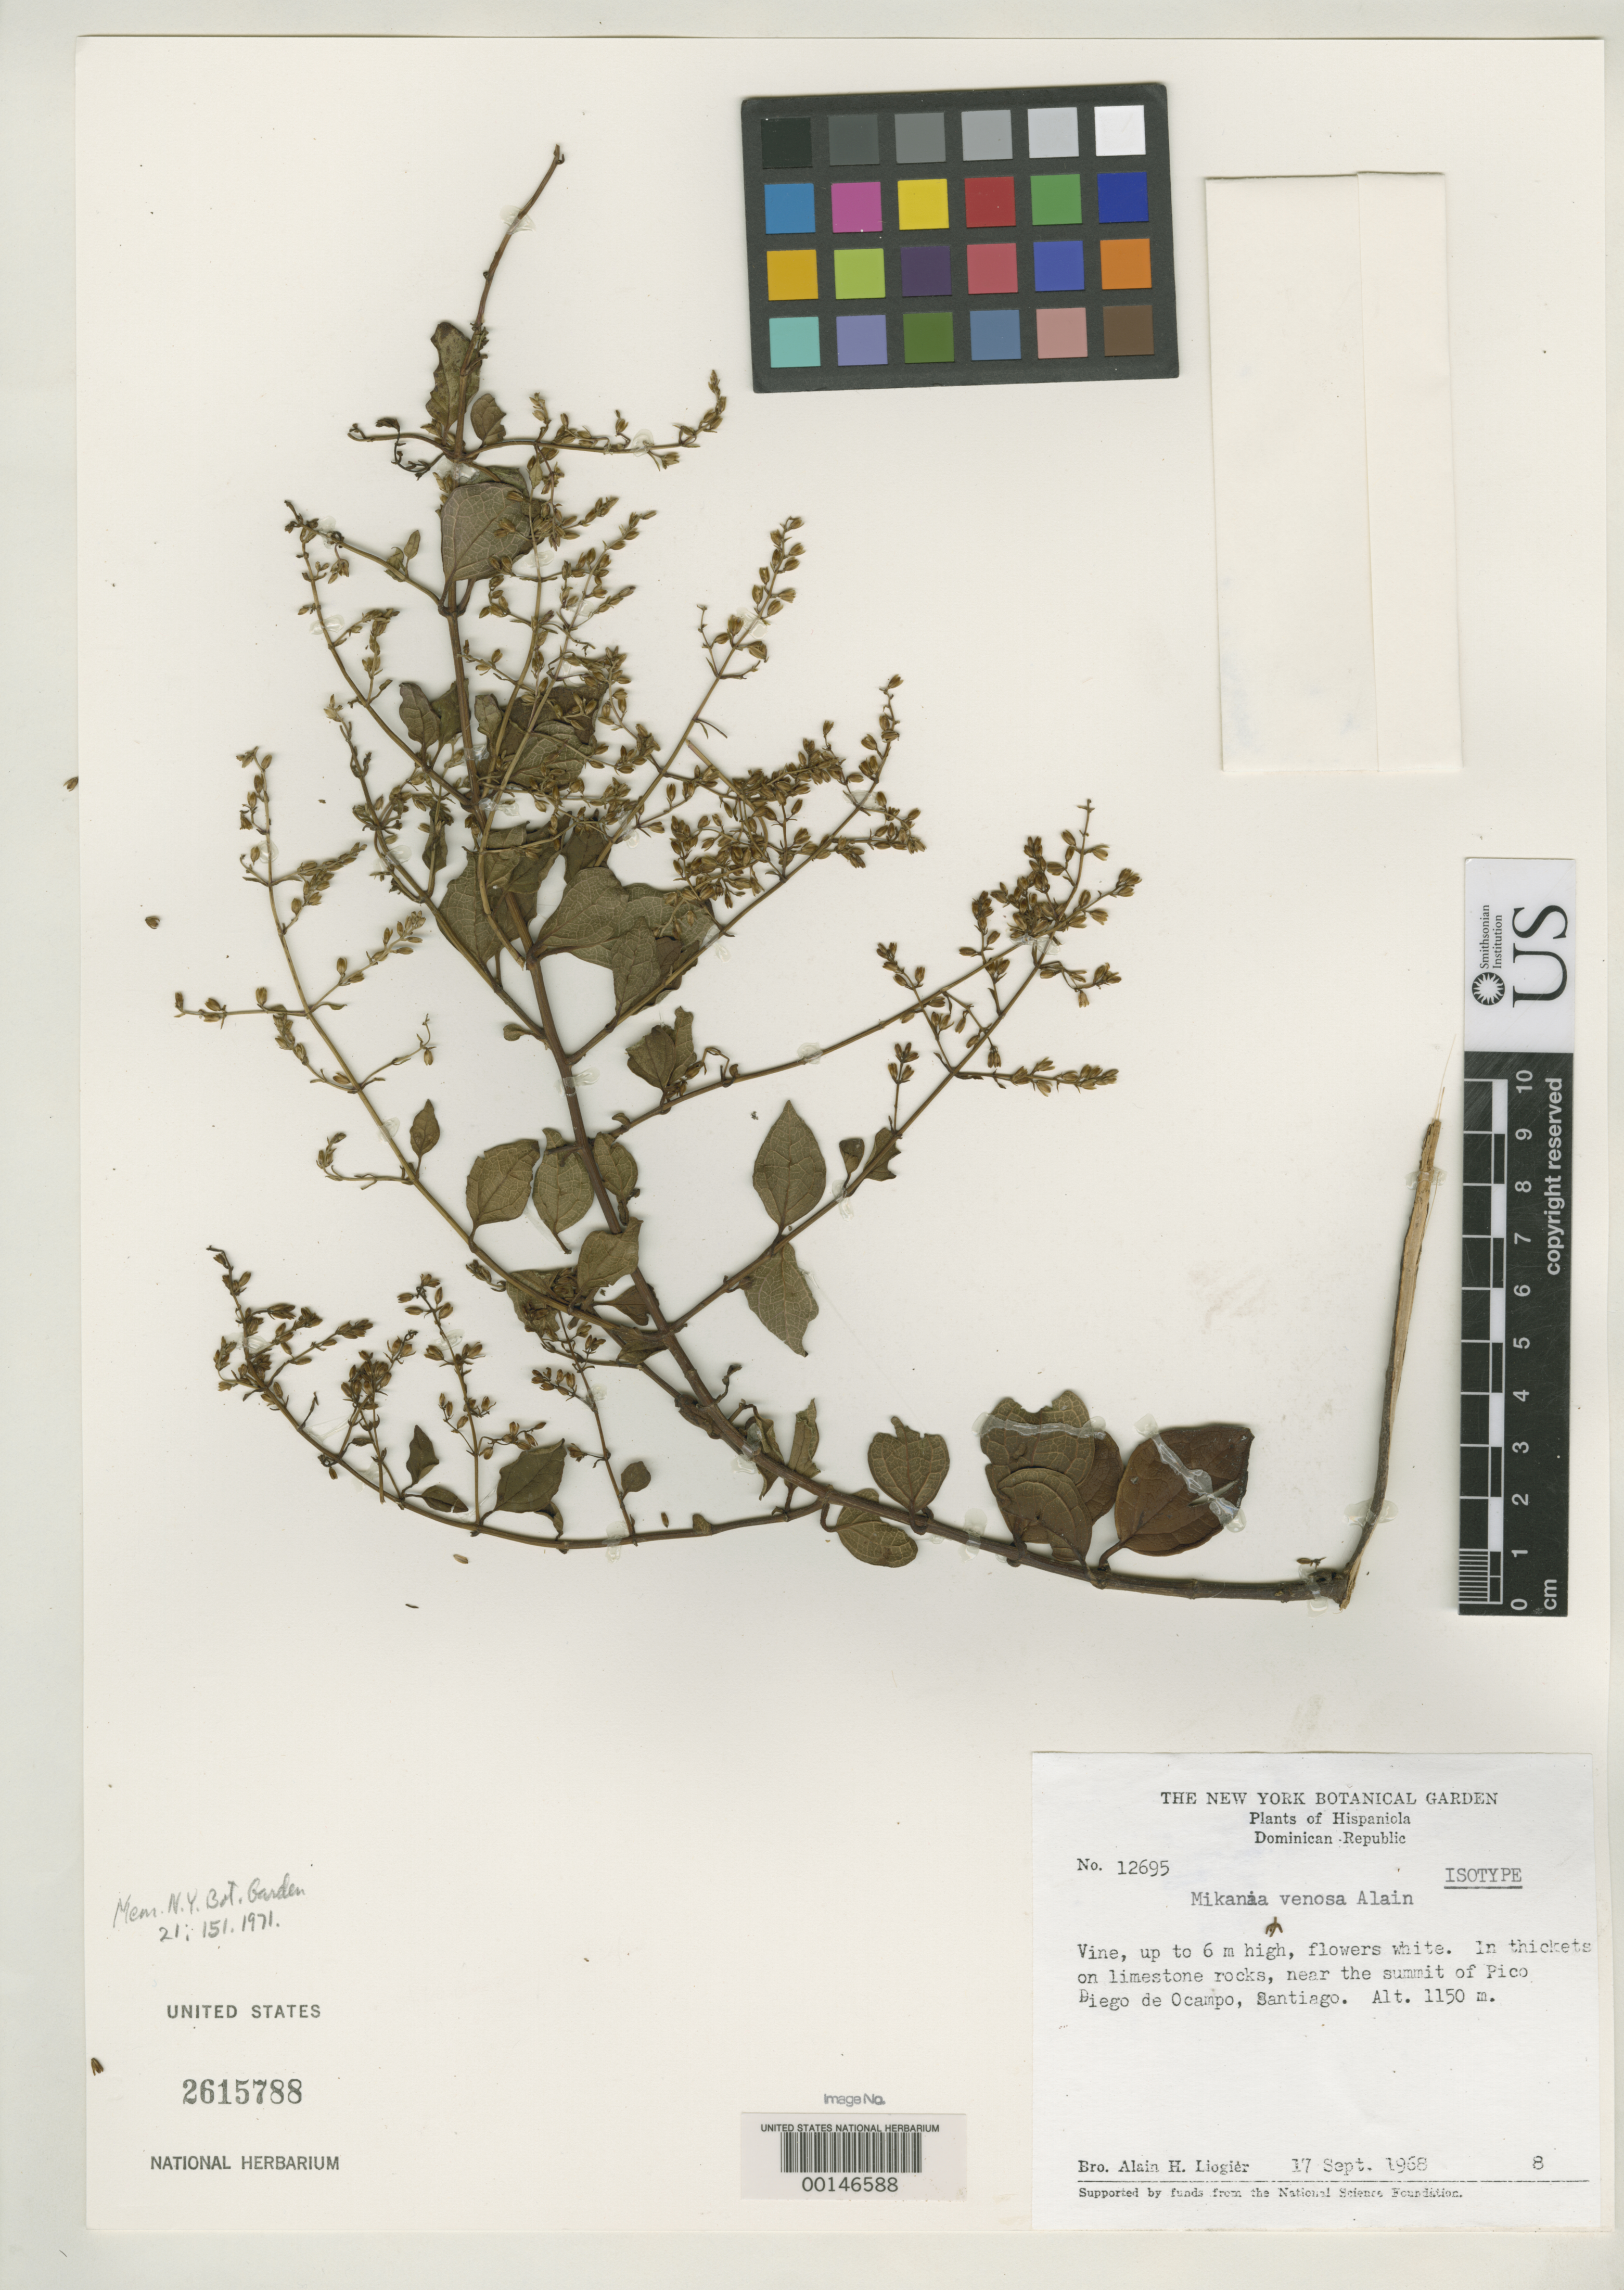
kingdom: Plantae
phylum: Tracheophyta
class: Magnoliopsida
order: Asterales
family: Asteraceae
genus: Mikania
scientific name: Mikania venosa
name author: Alain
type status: Isotype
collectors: A. H. Liogier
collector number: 12695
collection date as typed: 17 Sep 1968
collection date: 1968-09-17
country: Dominican Republic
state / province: Santiago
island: Hispaniola Island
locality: Pico Diego de Ocampo, near the summit.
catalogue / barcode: US 2615788